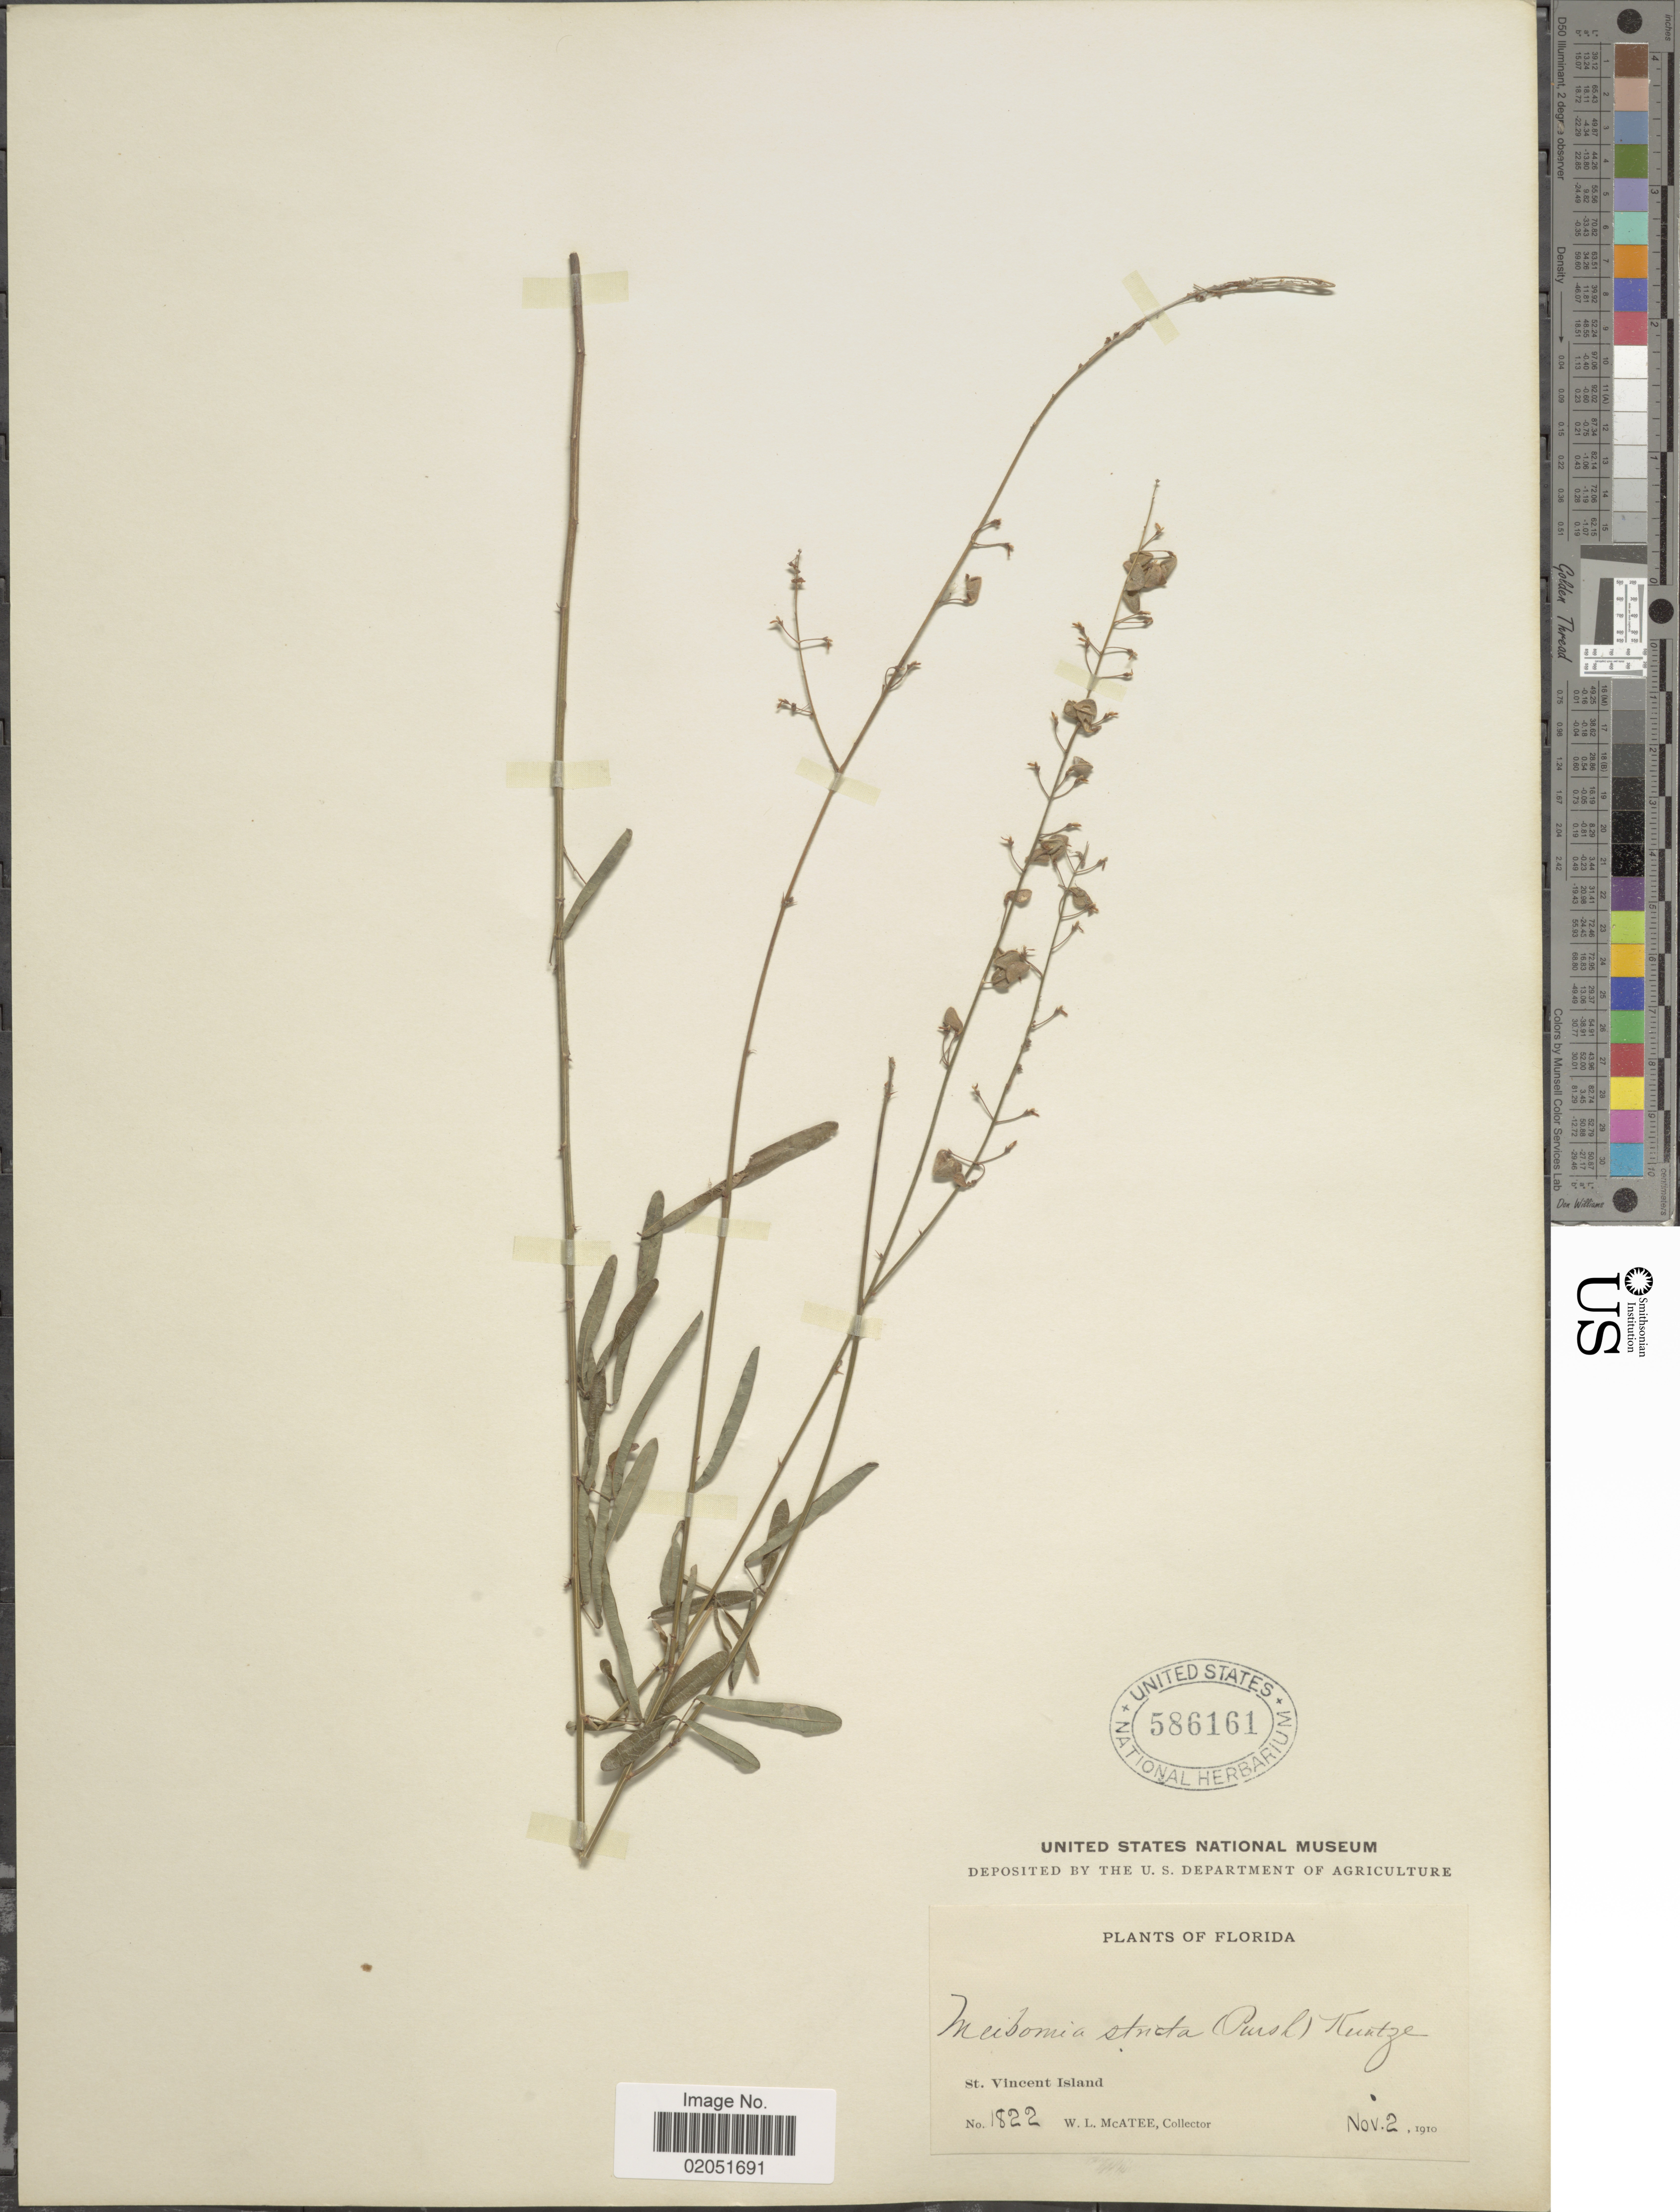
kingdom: Plantae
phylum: Tracheophyta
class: Magnoliopsida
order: Fabales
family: Fabaceae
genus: Desmodium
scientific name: Desmodium strictum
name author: (Pursh) DC.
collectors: W. McAtee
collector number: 1822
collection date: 1910-11-02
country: United States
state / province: Florida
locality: St. Vincent Island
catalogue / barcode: US 586161